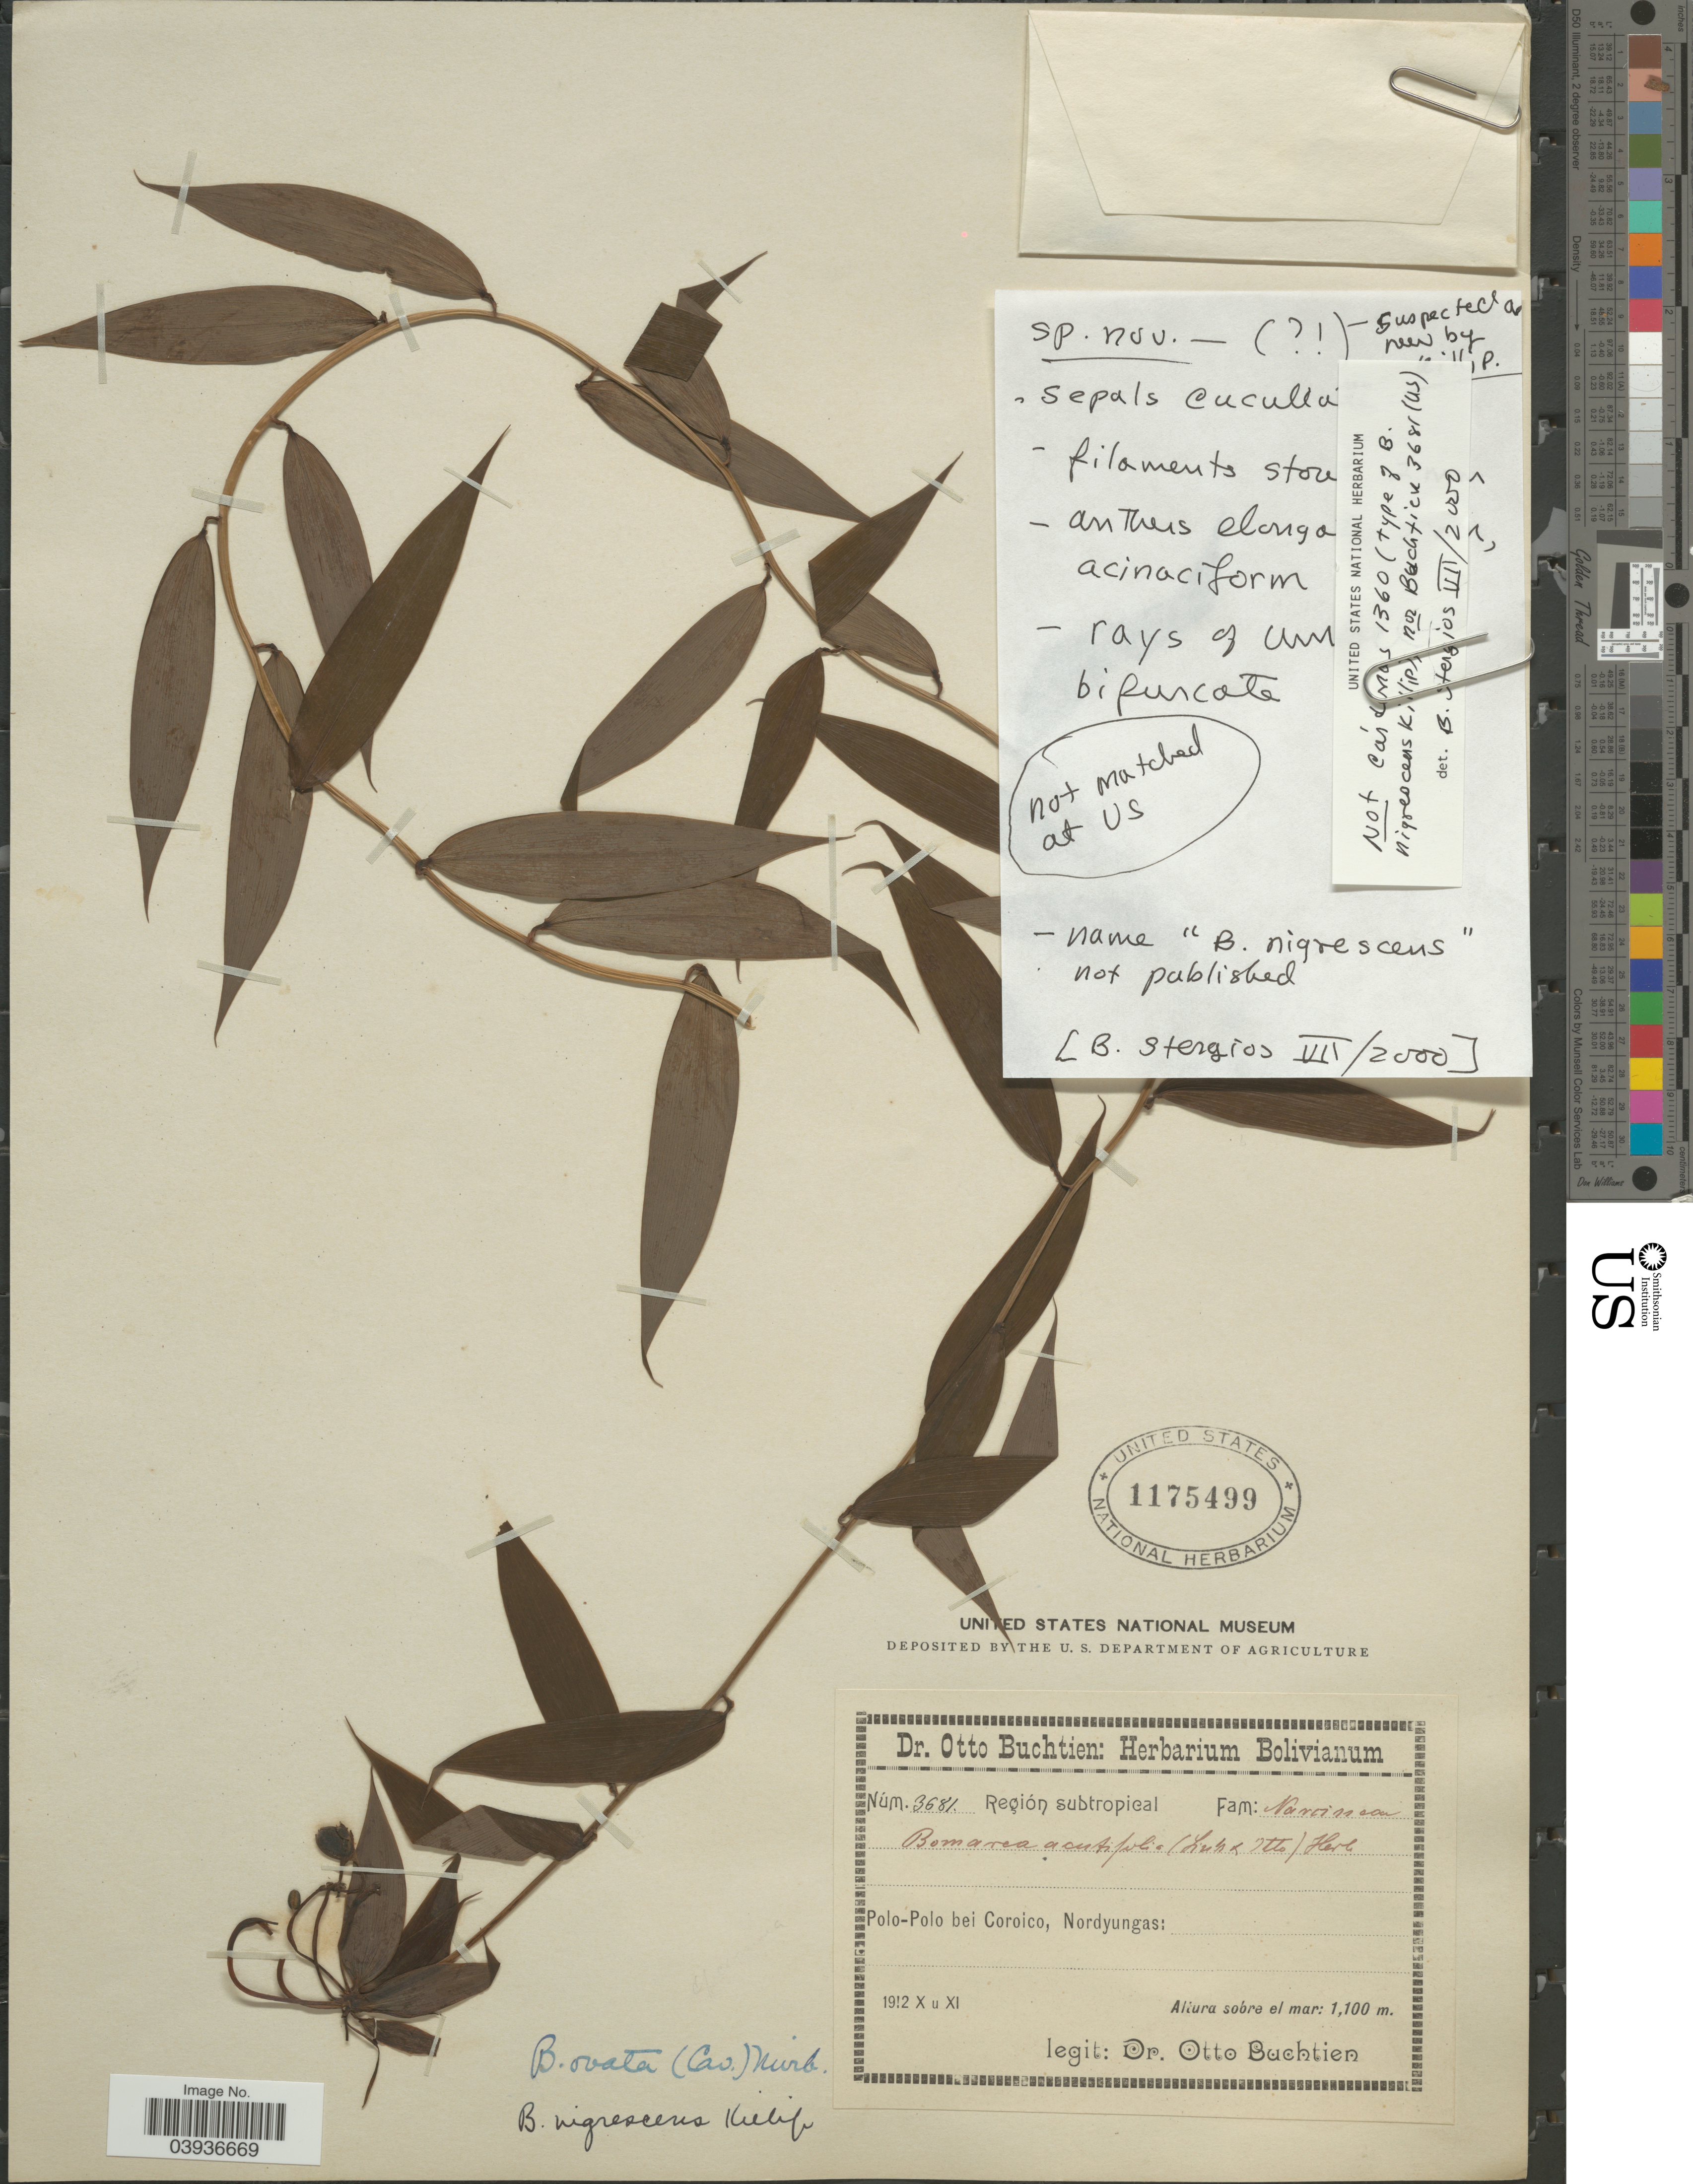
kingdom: Plantae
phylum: Tracheophyta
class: Liliopsida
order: Liliales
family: Alstroemeriaceae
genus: Bomarea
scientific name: Bomarea sp.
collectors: O. Buchtien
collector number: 3681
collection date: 1912-10/1912-11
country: Bolivia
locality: Región subtropical. Polo-Polo bei Coroico, Nordyungas.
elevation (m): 1100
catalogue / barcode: US 1175499